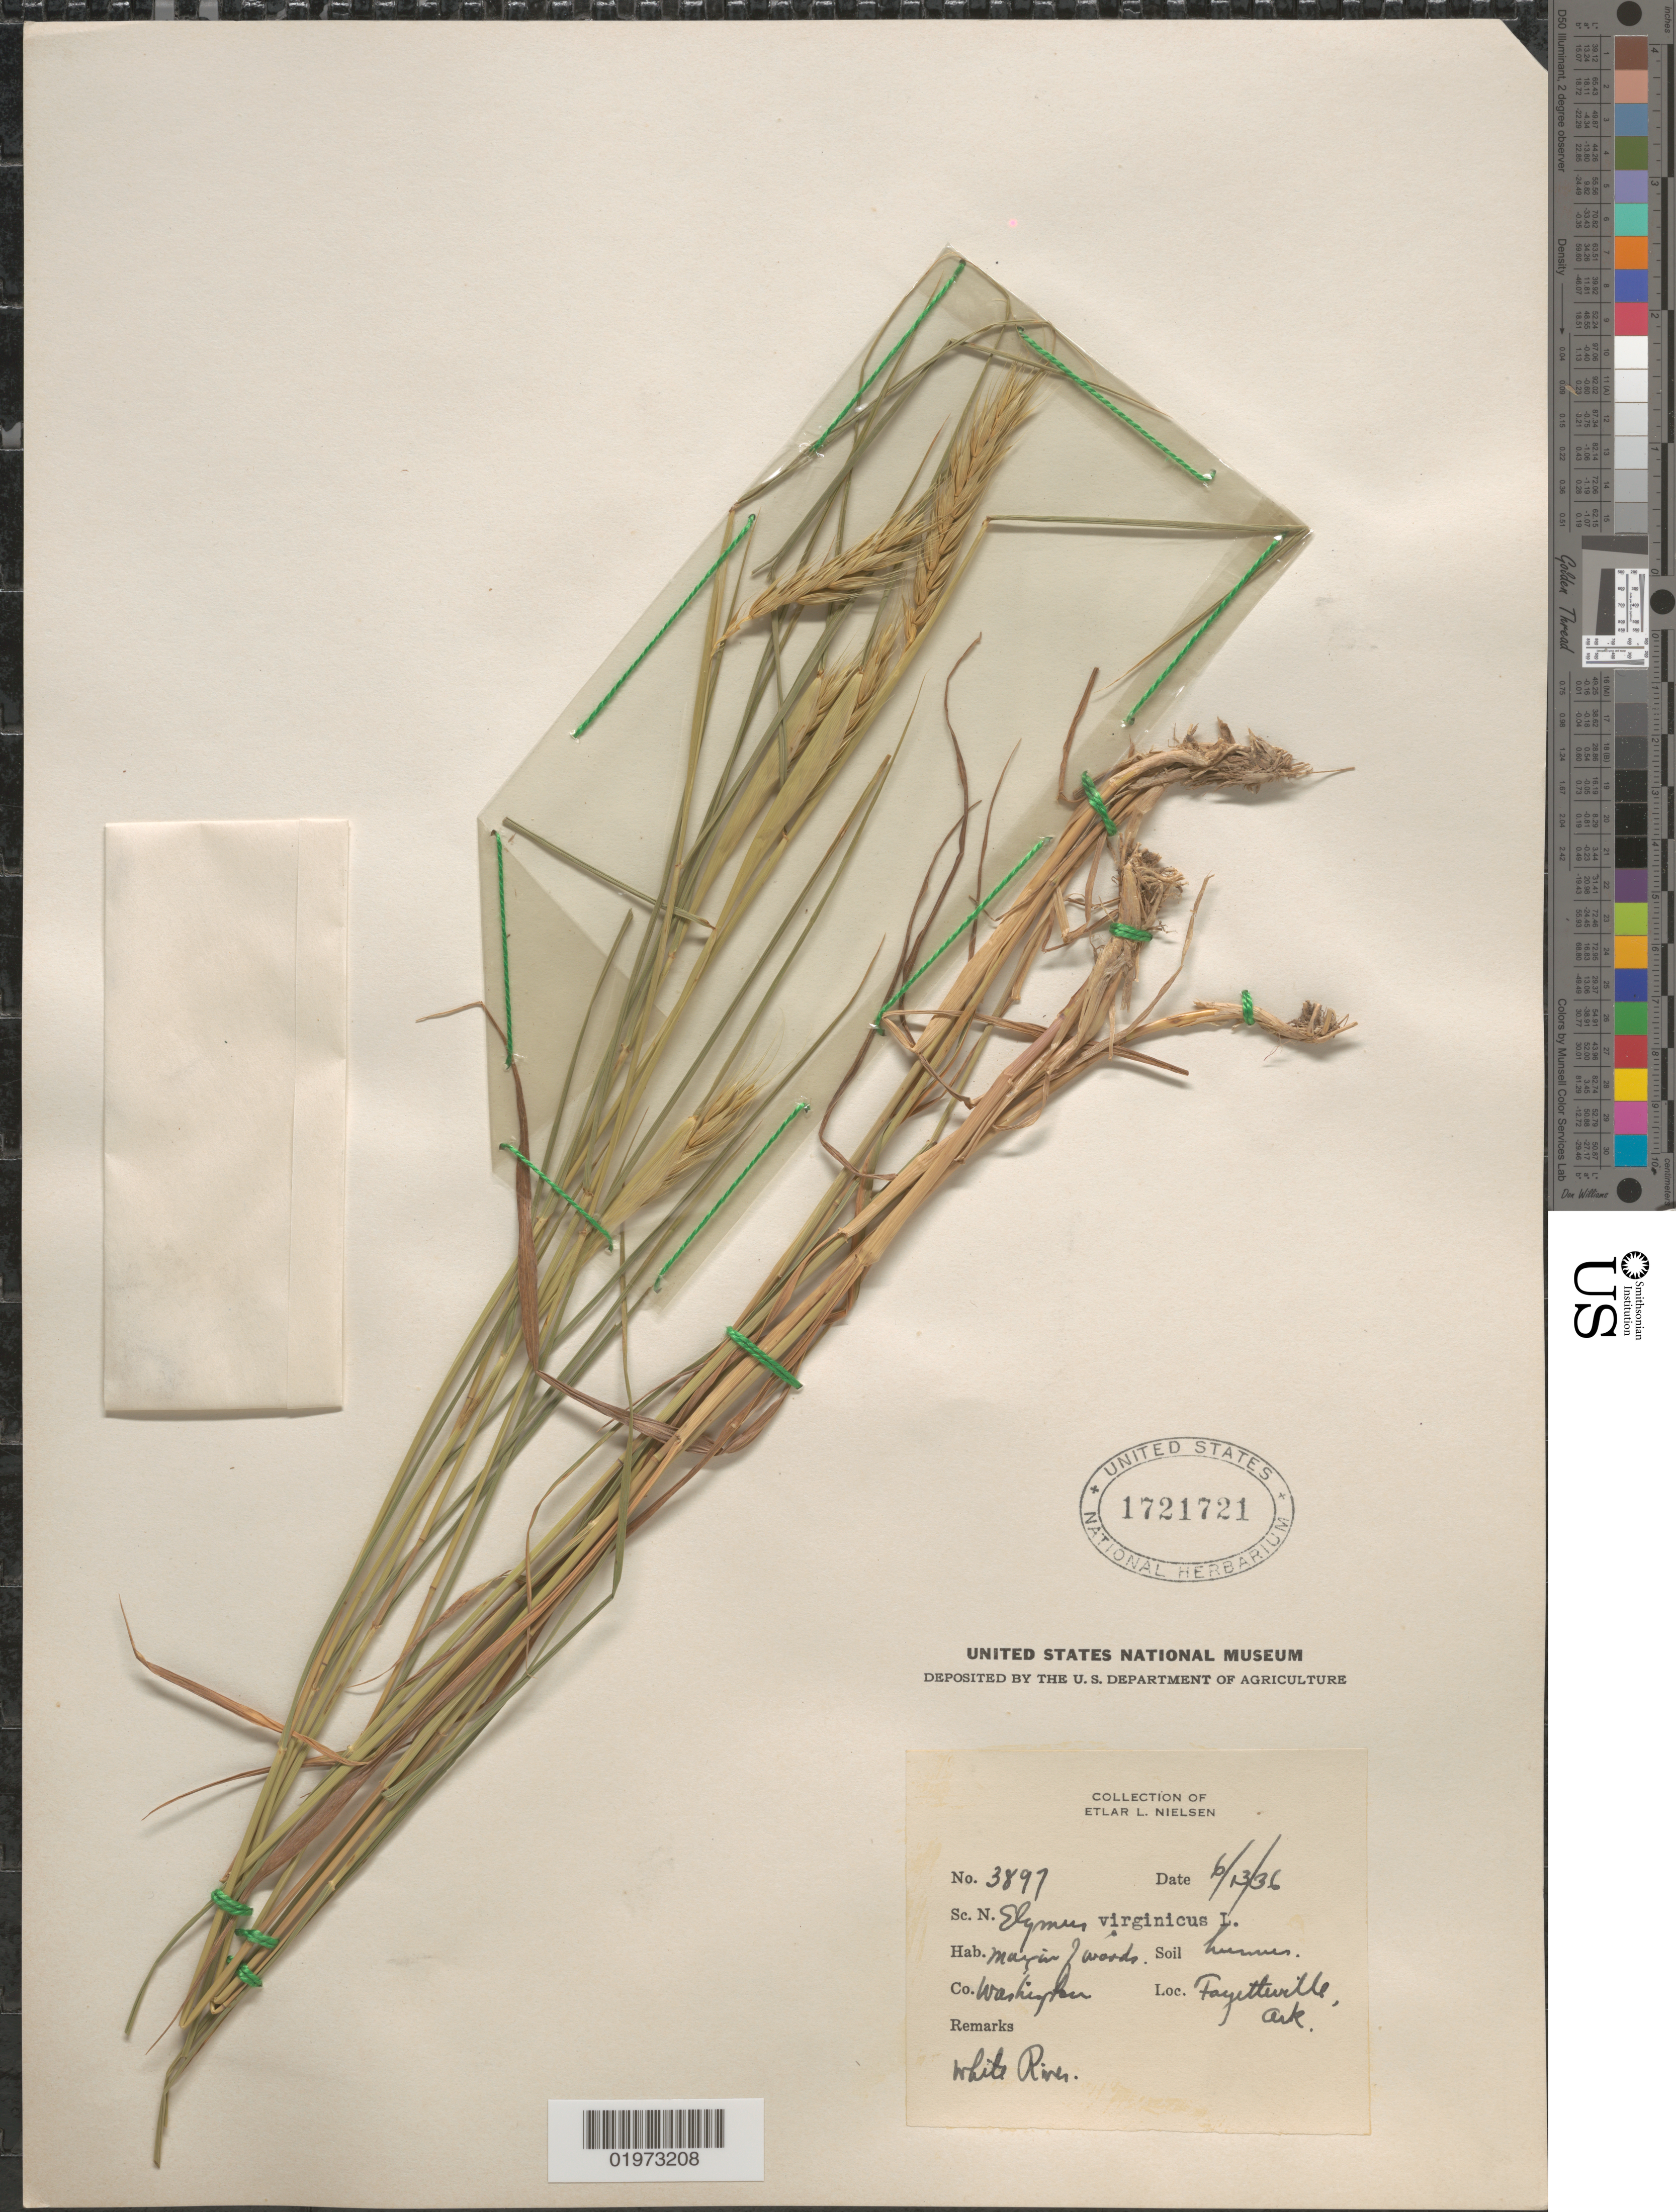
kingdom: Plantae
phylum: Tracheophyta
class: Liliopsida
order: Poales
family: Poaceae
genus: Elymus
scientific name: Elymus virginicus var. virginicus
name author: L.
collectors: E. L. Nielsen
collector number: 3897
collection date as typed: Transcribed d/m/y: 13/6/36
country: United States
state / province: Arkansas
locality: Fayetteville. Co. Washington. White River.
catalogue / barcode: US 1721721